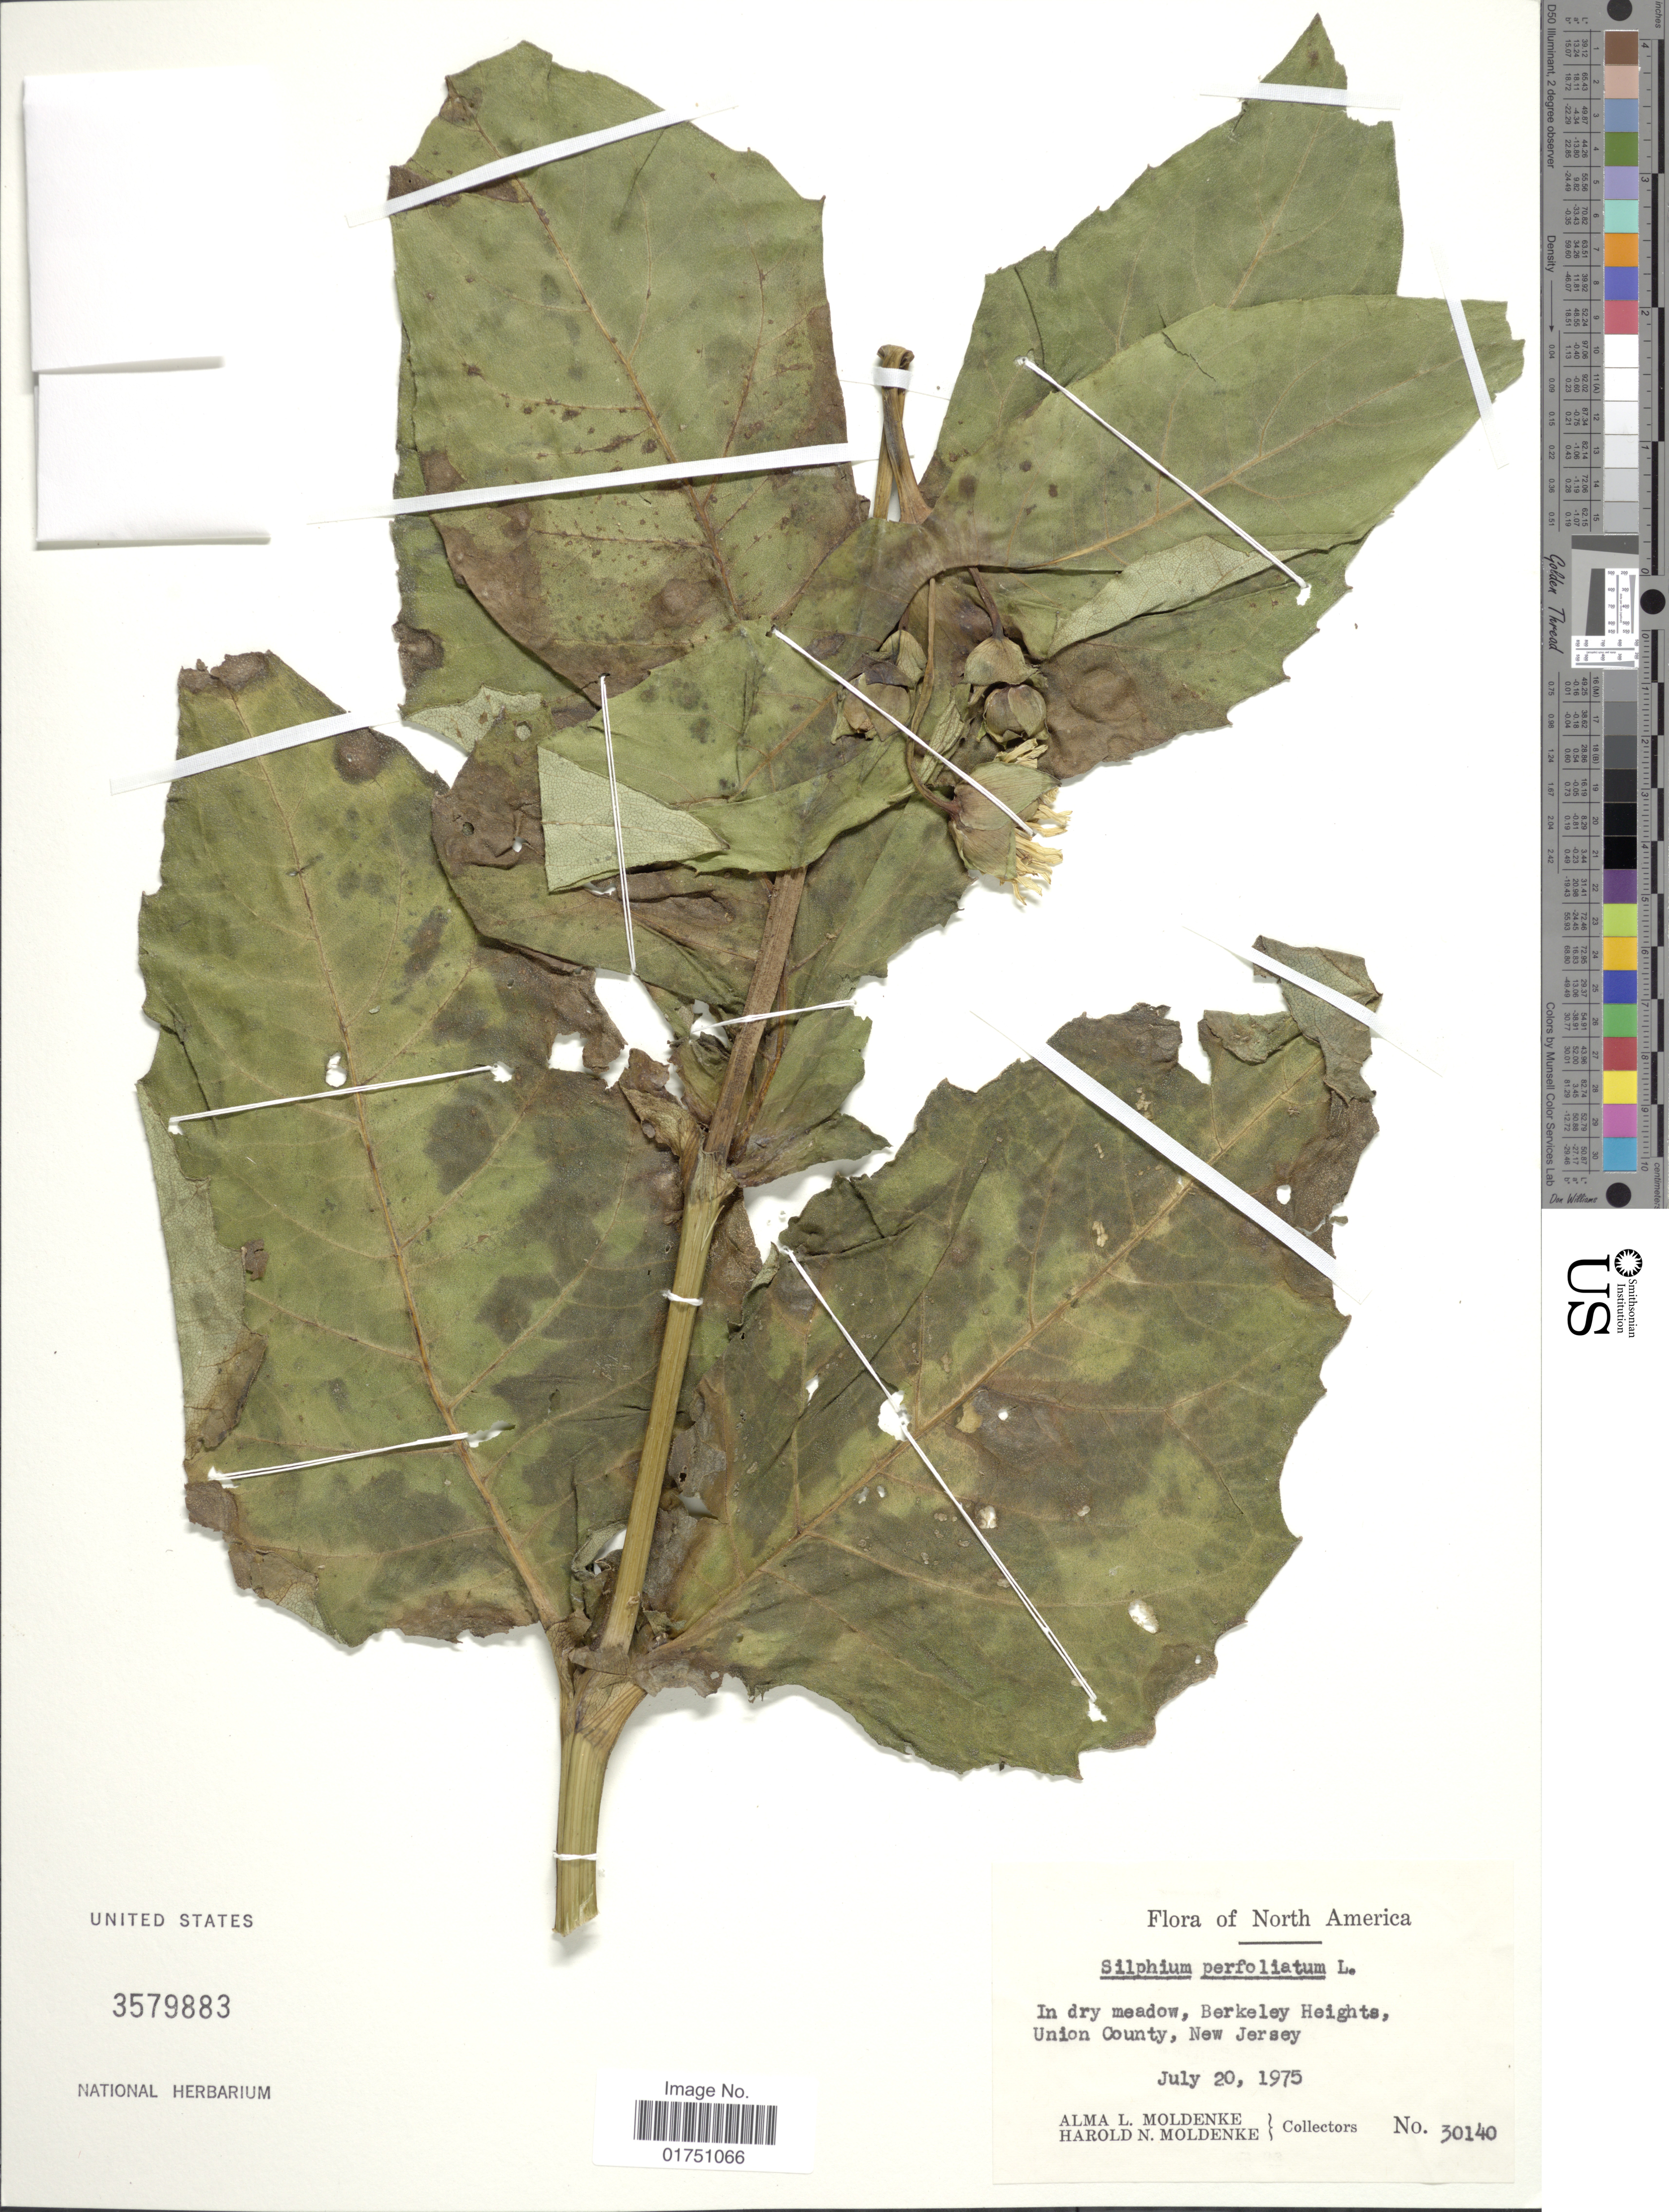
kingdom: Plantae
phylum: Tracheophyta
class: Magnoliopsida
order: Asterales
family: Asteraceae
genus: Silphium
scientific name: Silphium perfoliatum var. perfoliatum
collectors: A. L. Moldenke & H. N. Moldenke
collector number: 30140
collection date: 1975-07-20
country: United States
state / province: New Jersey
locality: In dry meadow, Berkeley Heights, Union County, New Jersey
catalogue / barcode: US 3579883